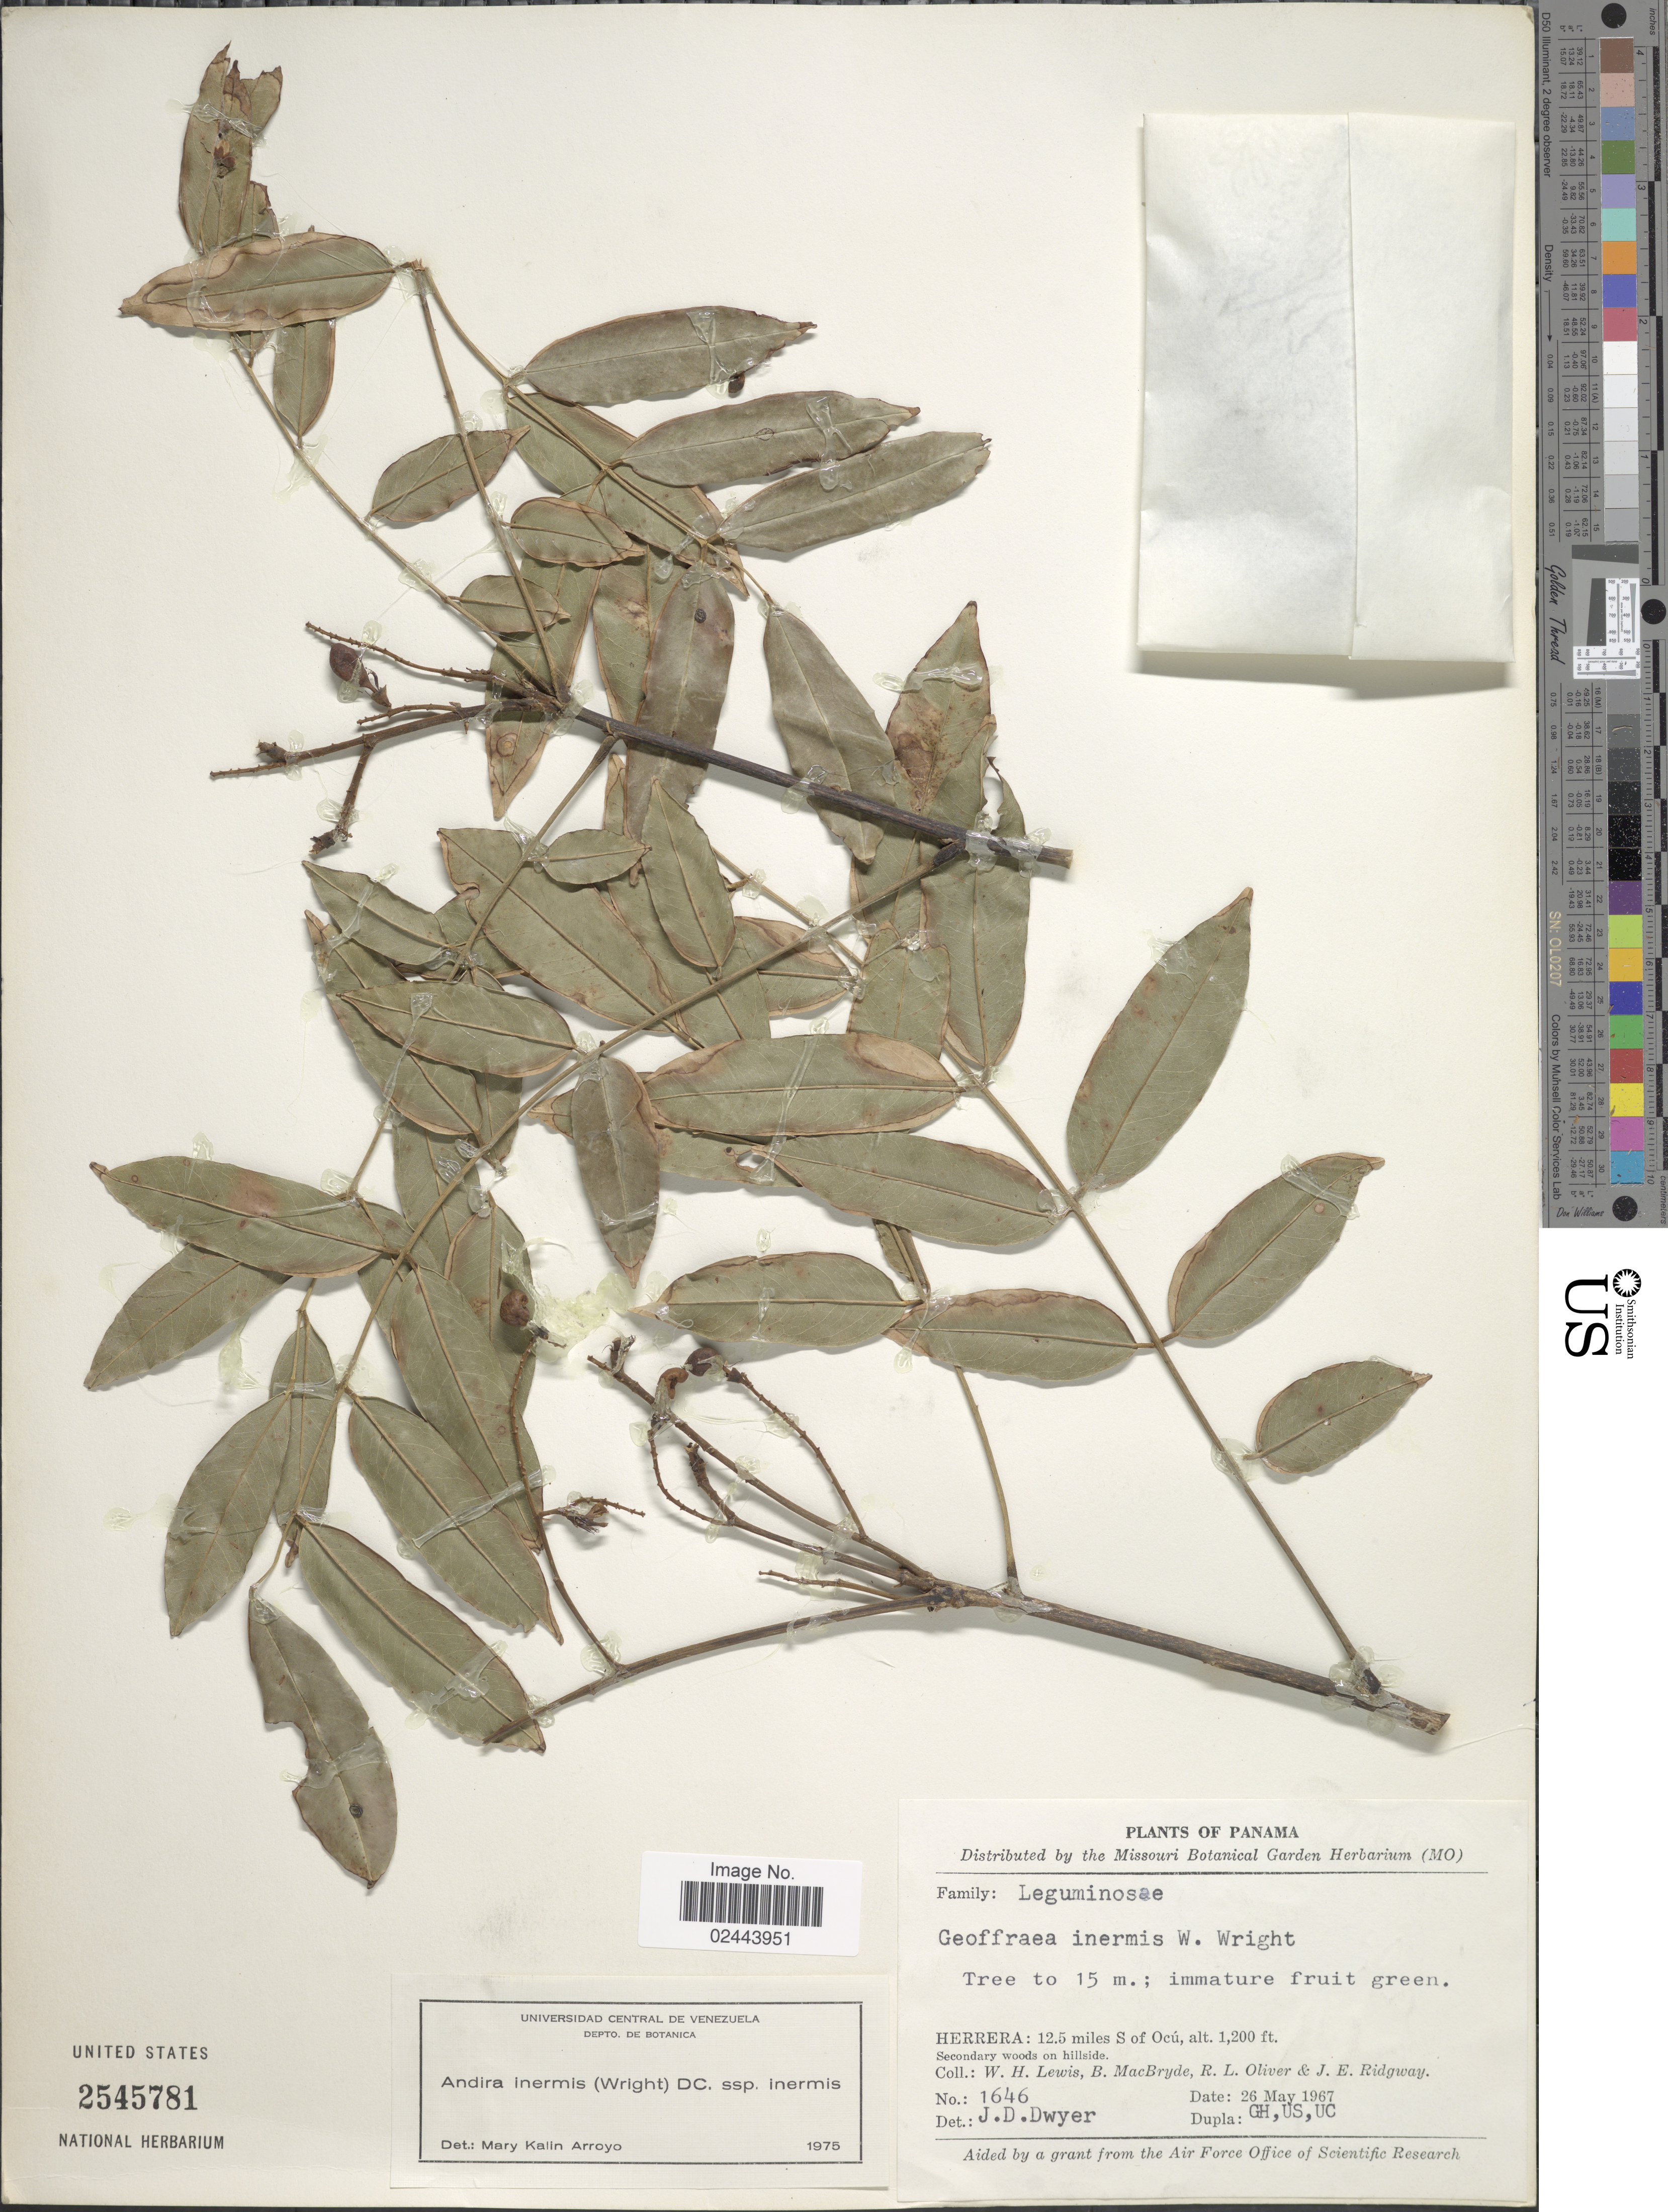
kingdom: Plantae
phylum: Tracheophyta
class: Magnoliopsida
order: Fabales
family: Fabaceae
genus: Andira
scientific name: Andira inermis subsp. inermis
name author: (W. Wright) Kunth ex DC.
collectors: W. H. Lewis, B. MacBryde, R. Oliver & J. Ridgway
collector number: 1646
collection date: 1967-05-26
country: Panama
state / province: Herrera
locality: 12.5 miles S of Ocú, Secondary woods on hillside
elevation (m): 366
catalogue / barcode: US 2545781